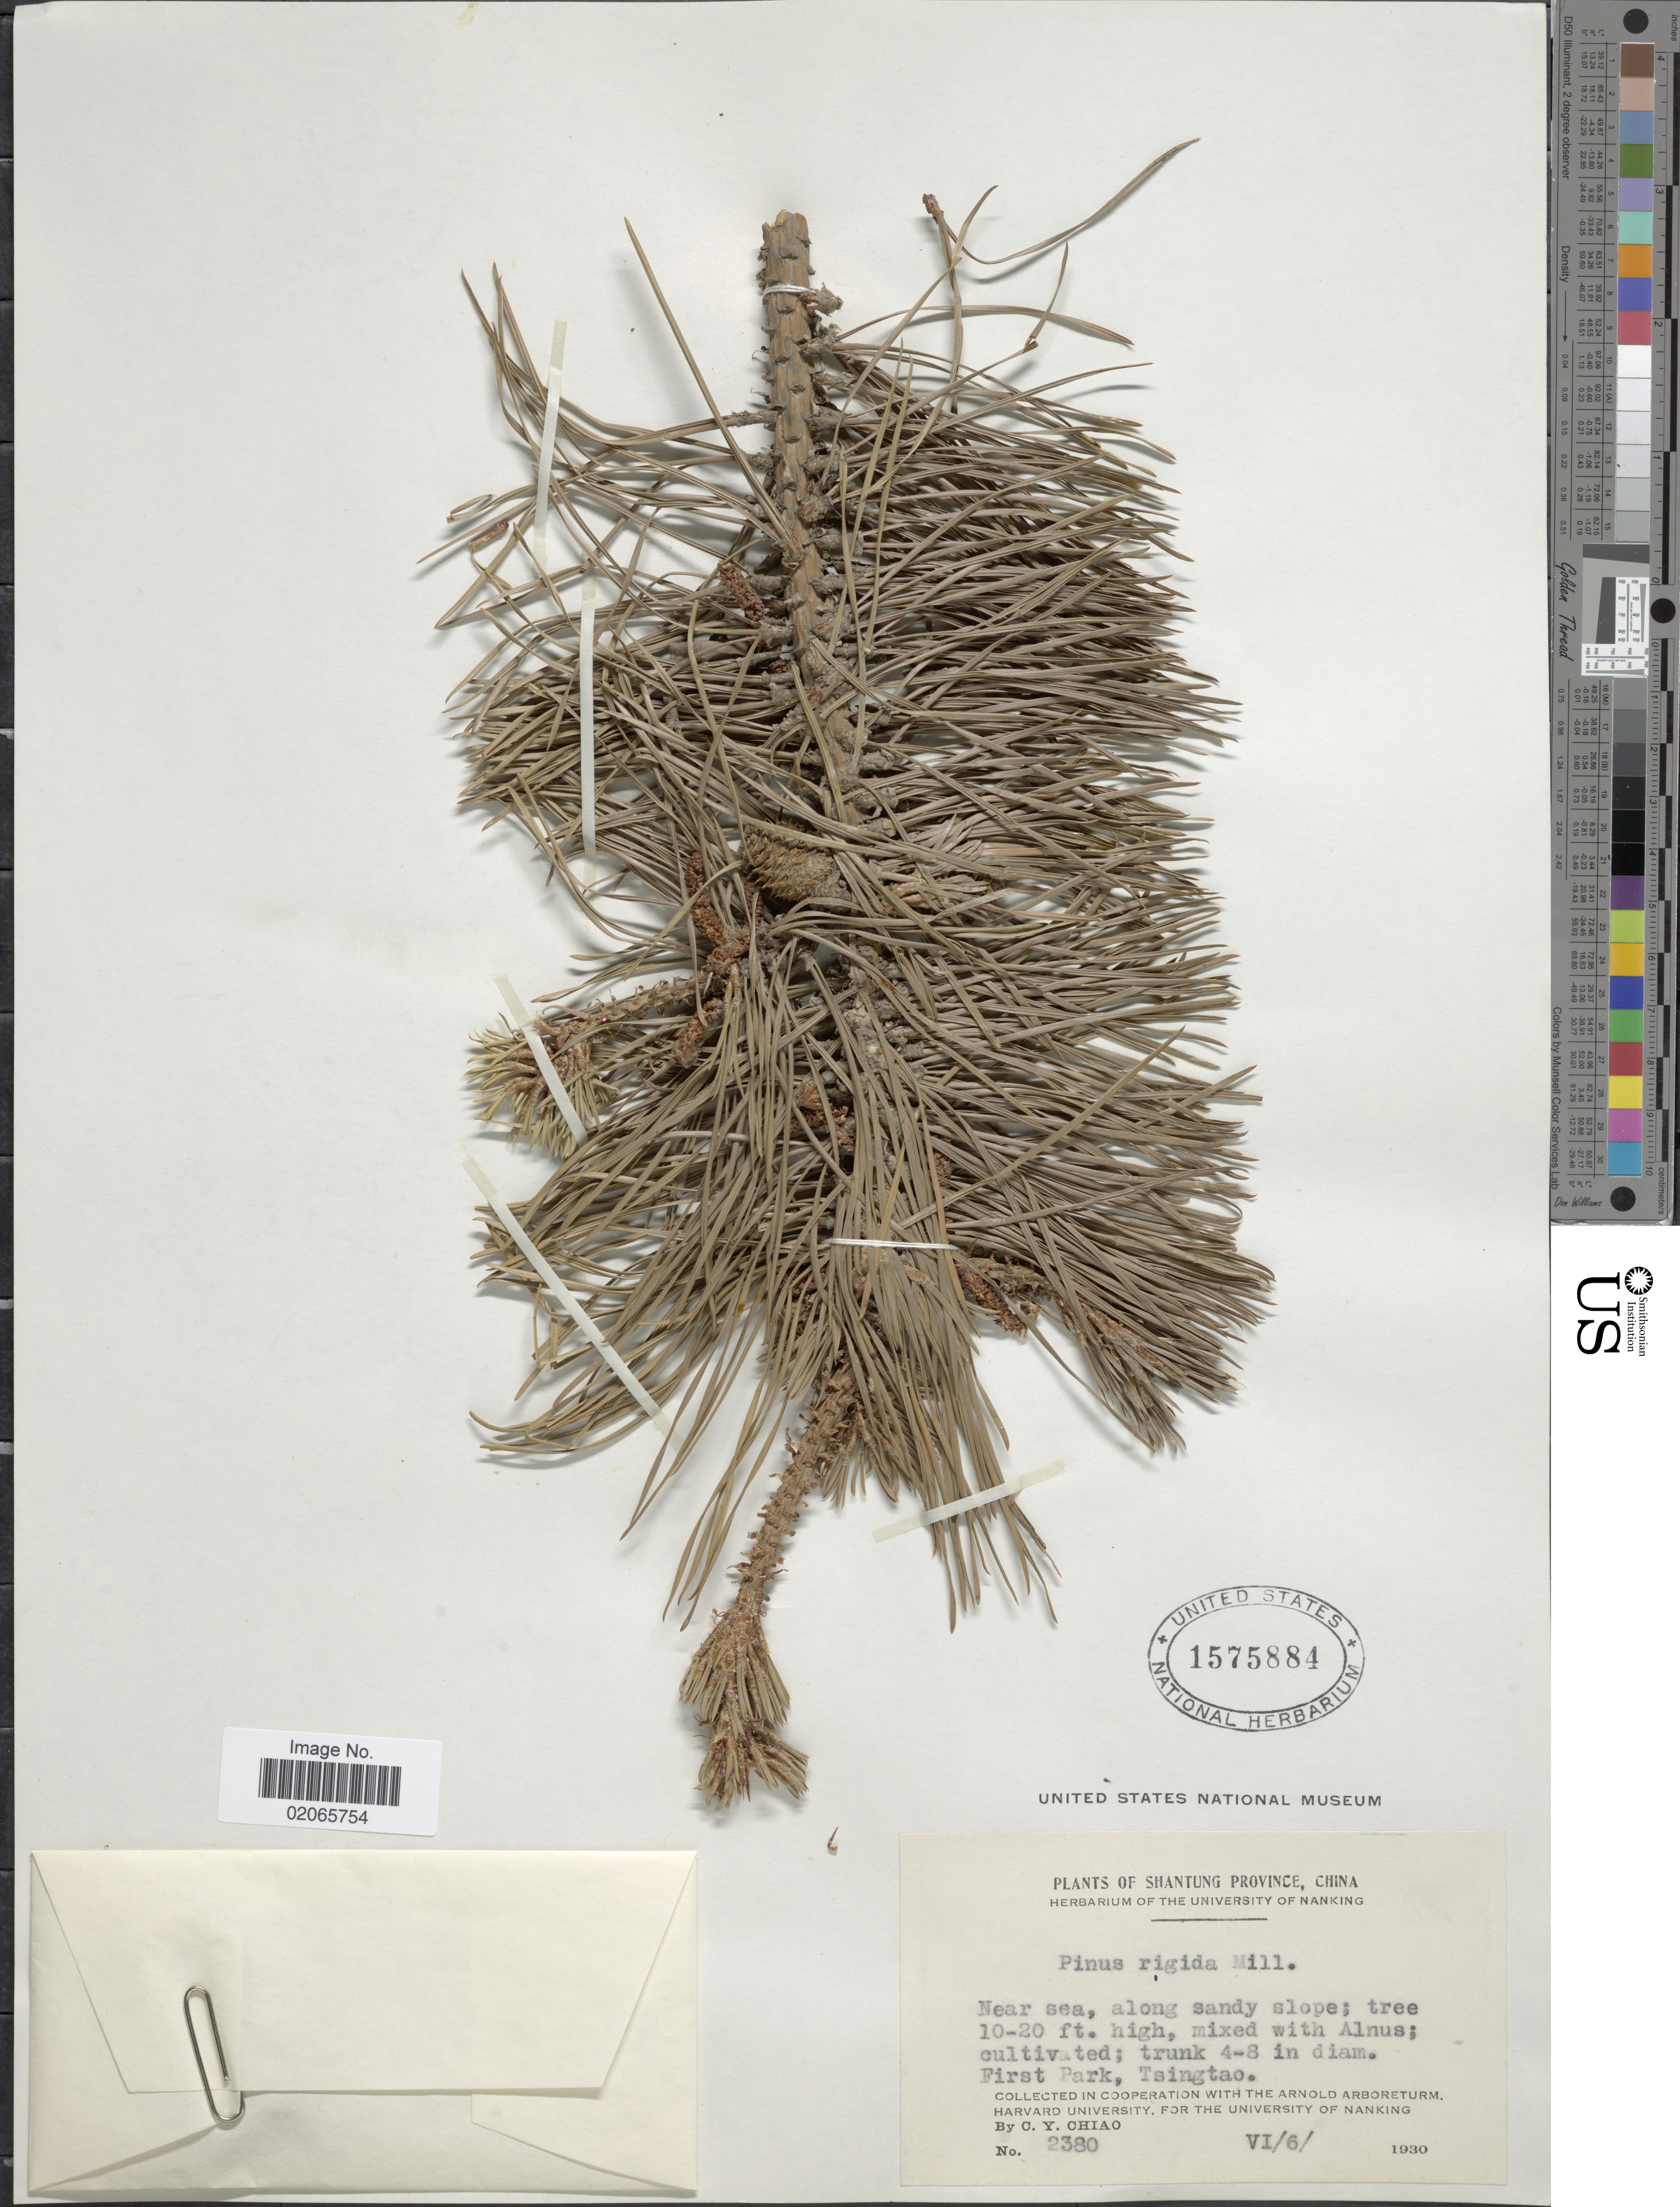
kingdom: Plantae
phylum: Tracheophyta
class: Pinopsida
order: Pinales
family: Pinaceae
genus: Pinus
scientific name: Pinus rigida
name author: Mill.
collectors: C. Y. Chiao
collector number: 2380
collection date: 1930-06-06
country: China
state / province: Shandong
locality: Shantung, China, First Park, Tsingtao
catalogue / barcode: US 1575884